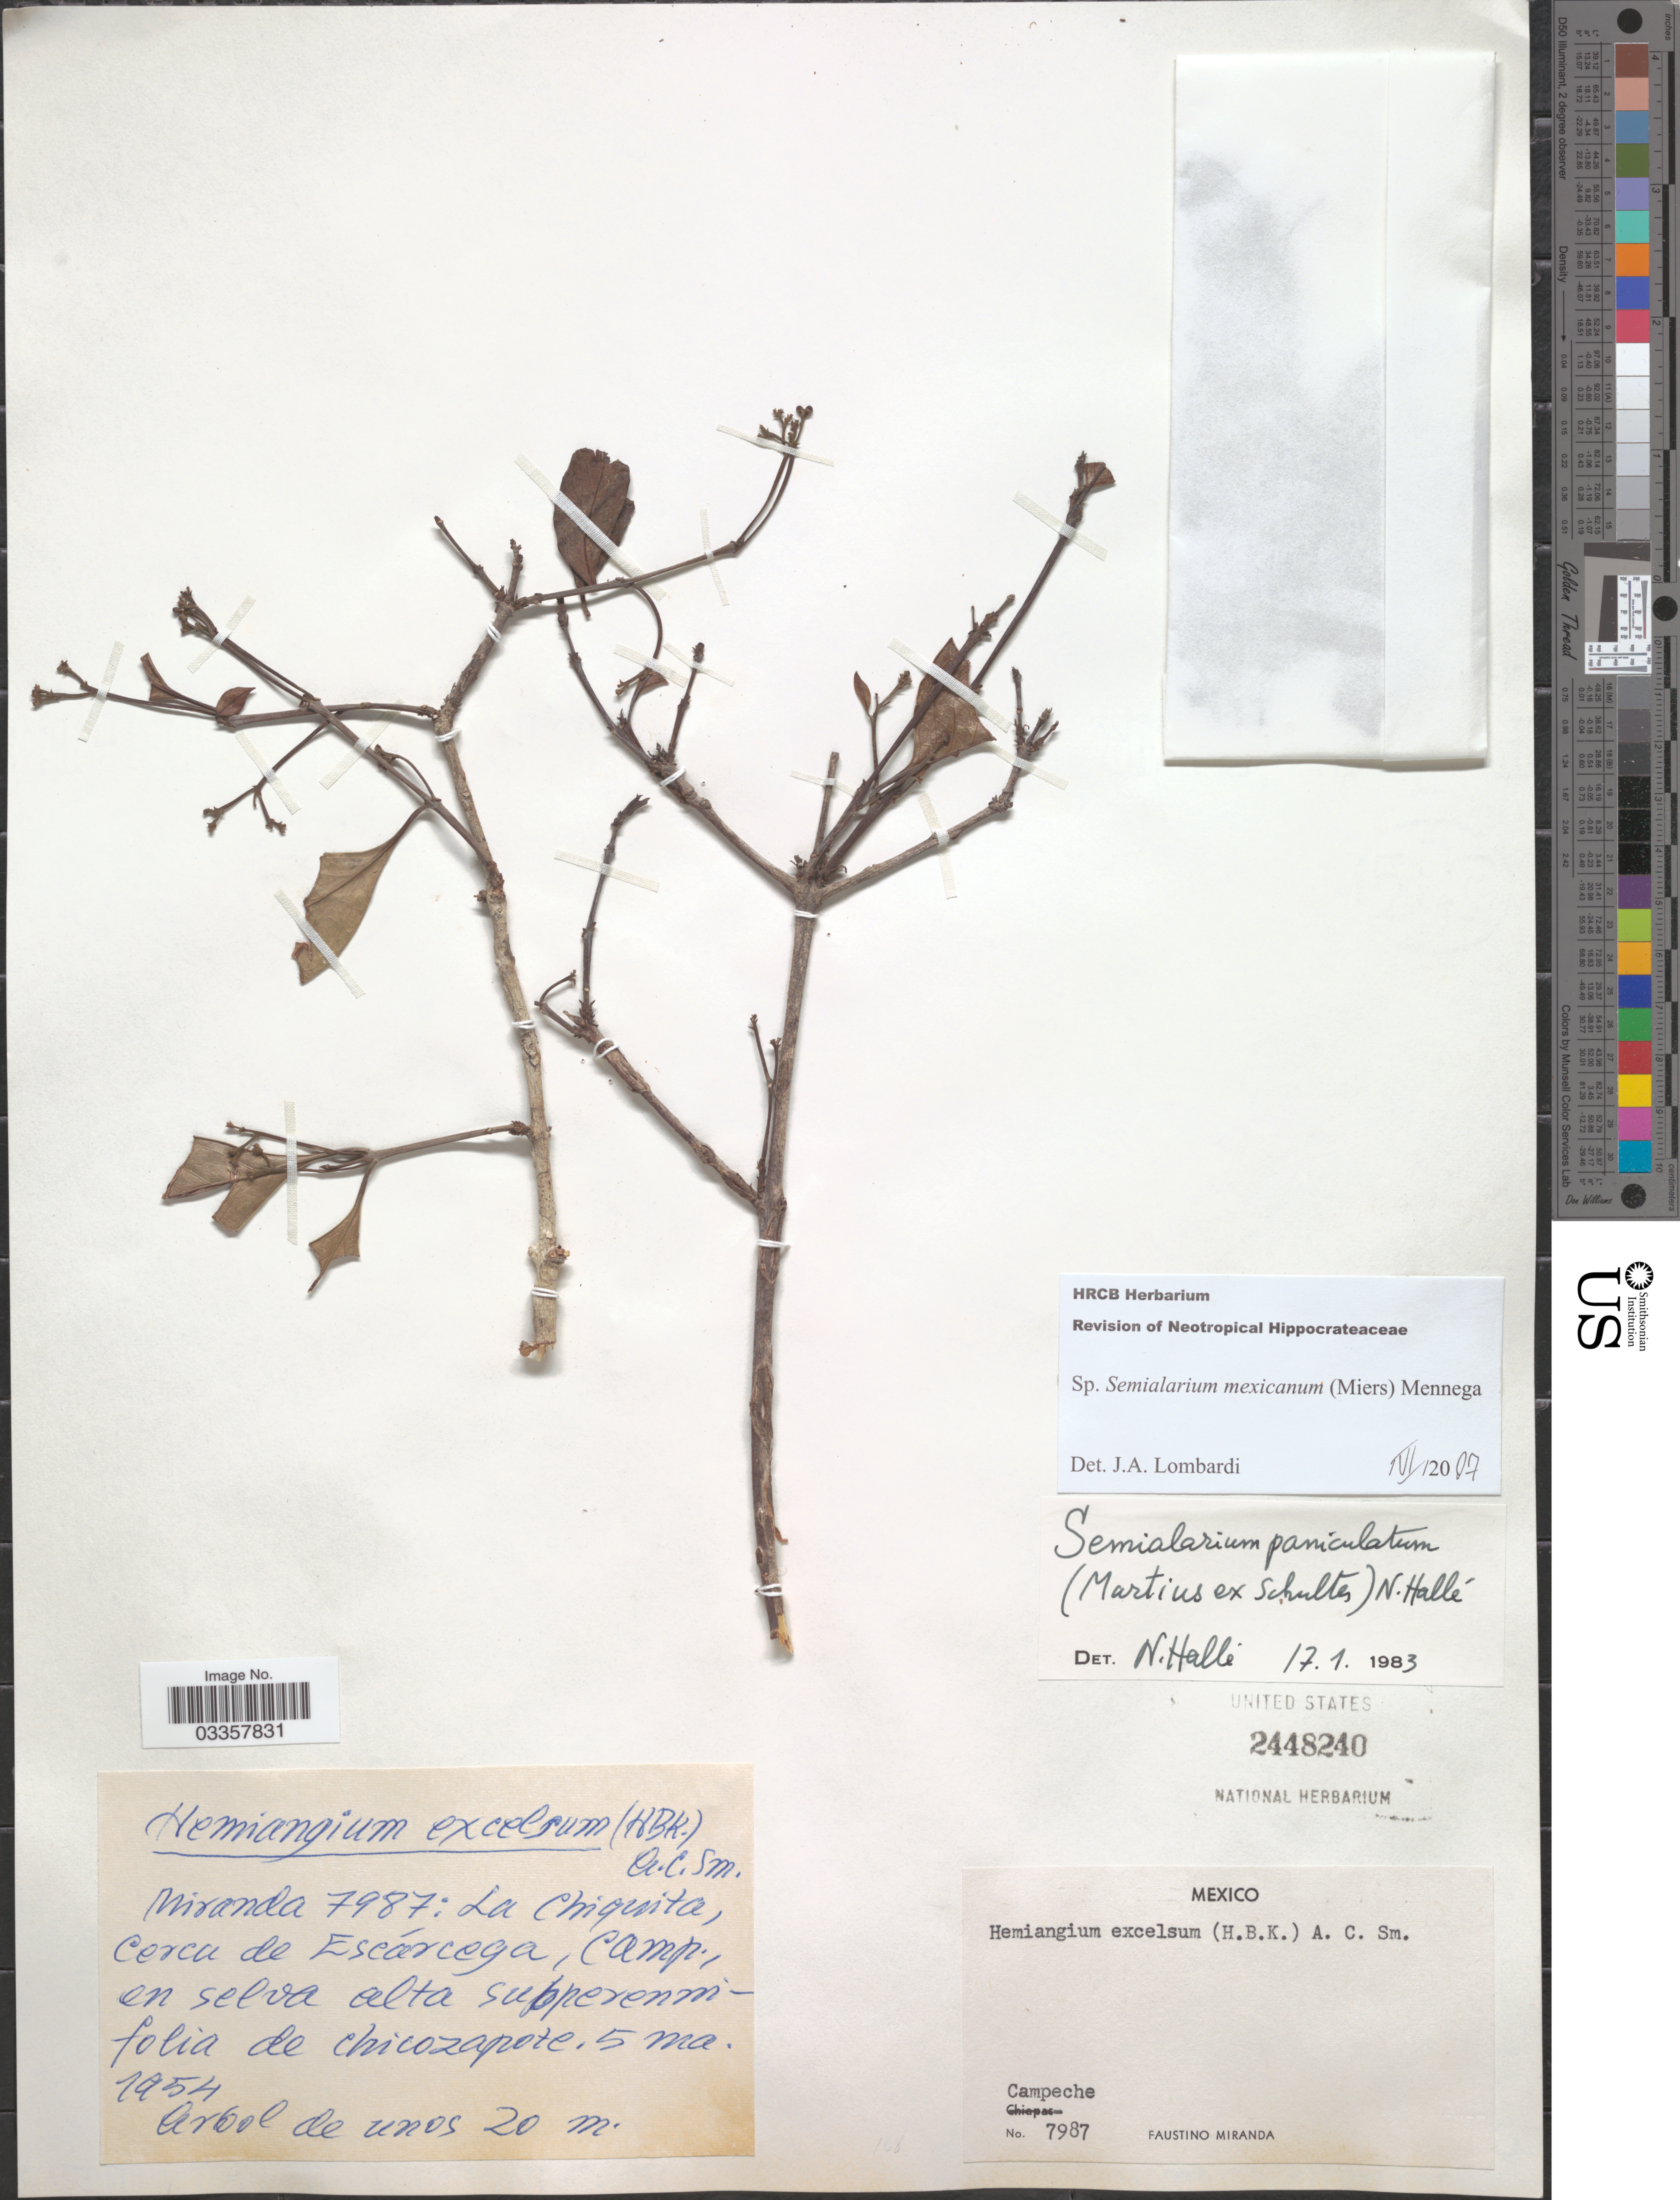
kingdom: Plantae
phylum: Tracheophyta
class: Magnoliopsida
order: Celastrales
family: Celastraceae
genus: Semialarium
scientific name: Semialarium mexicanum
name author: (Miers) Mennega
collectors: F. Miranda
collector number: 7987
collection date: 1954-03-05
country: Mexico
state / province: Campeche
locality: La Chiquita, cerca de Escárcega, camp., en selva alta subperennifolia de chicozapote.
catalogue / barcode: US 2448240